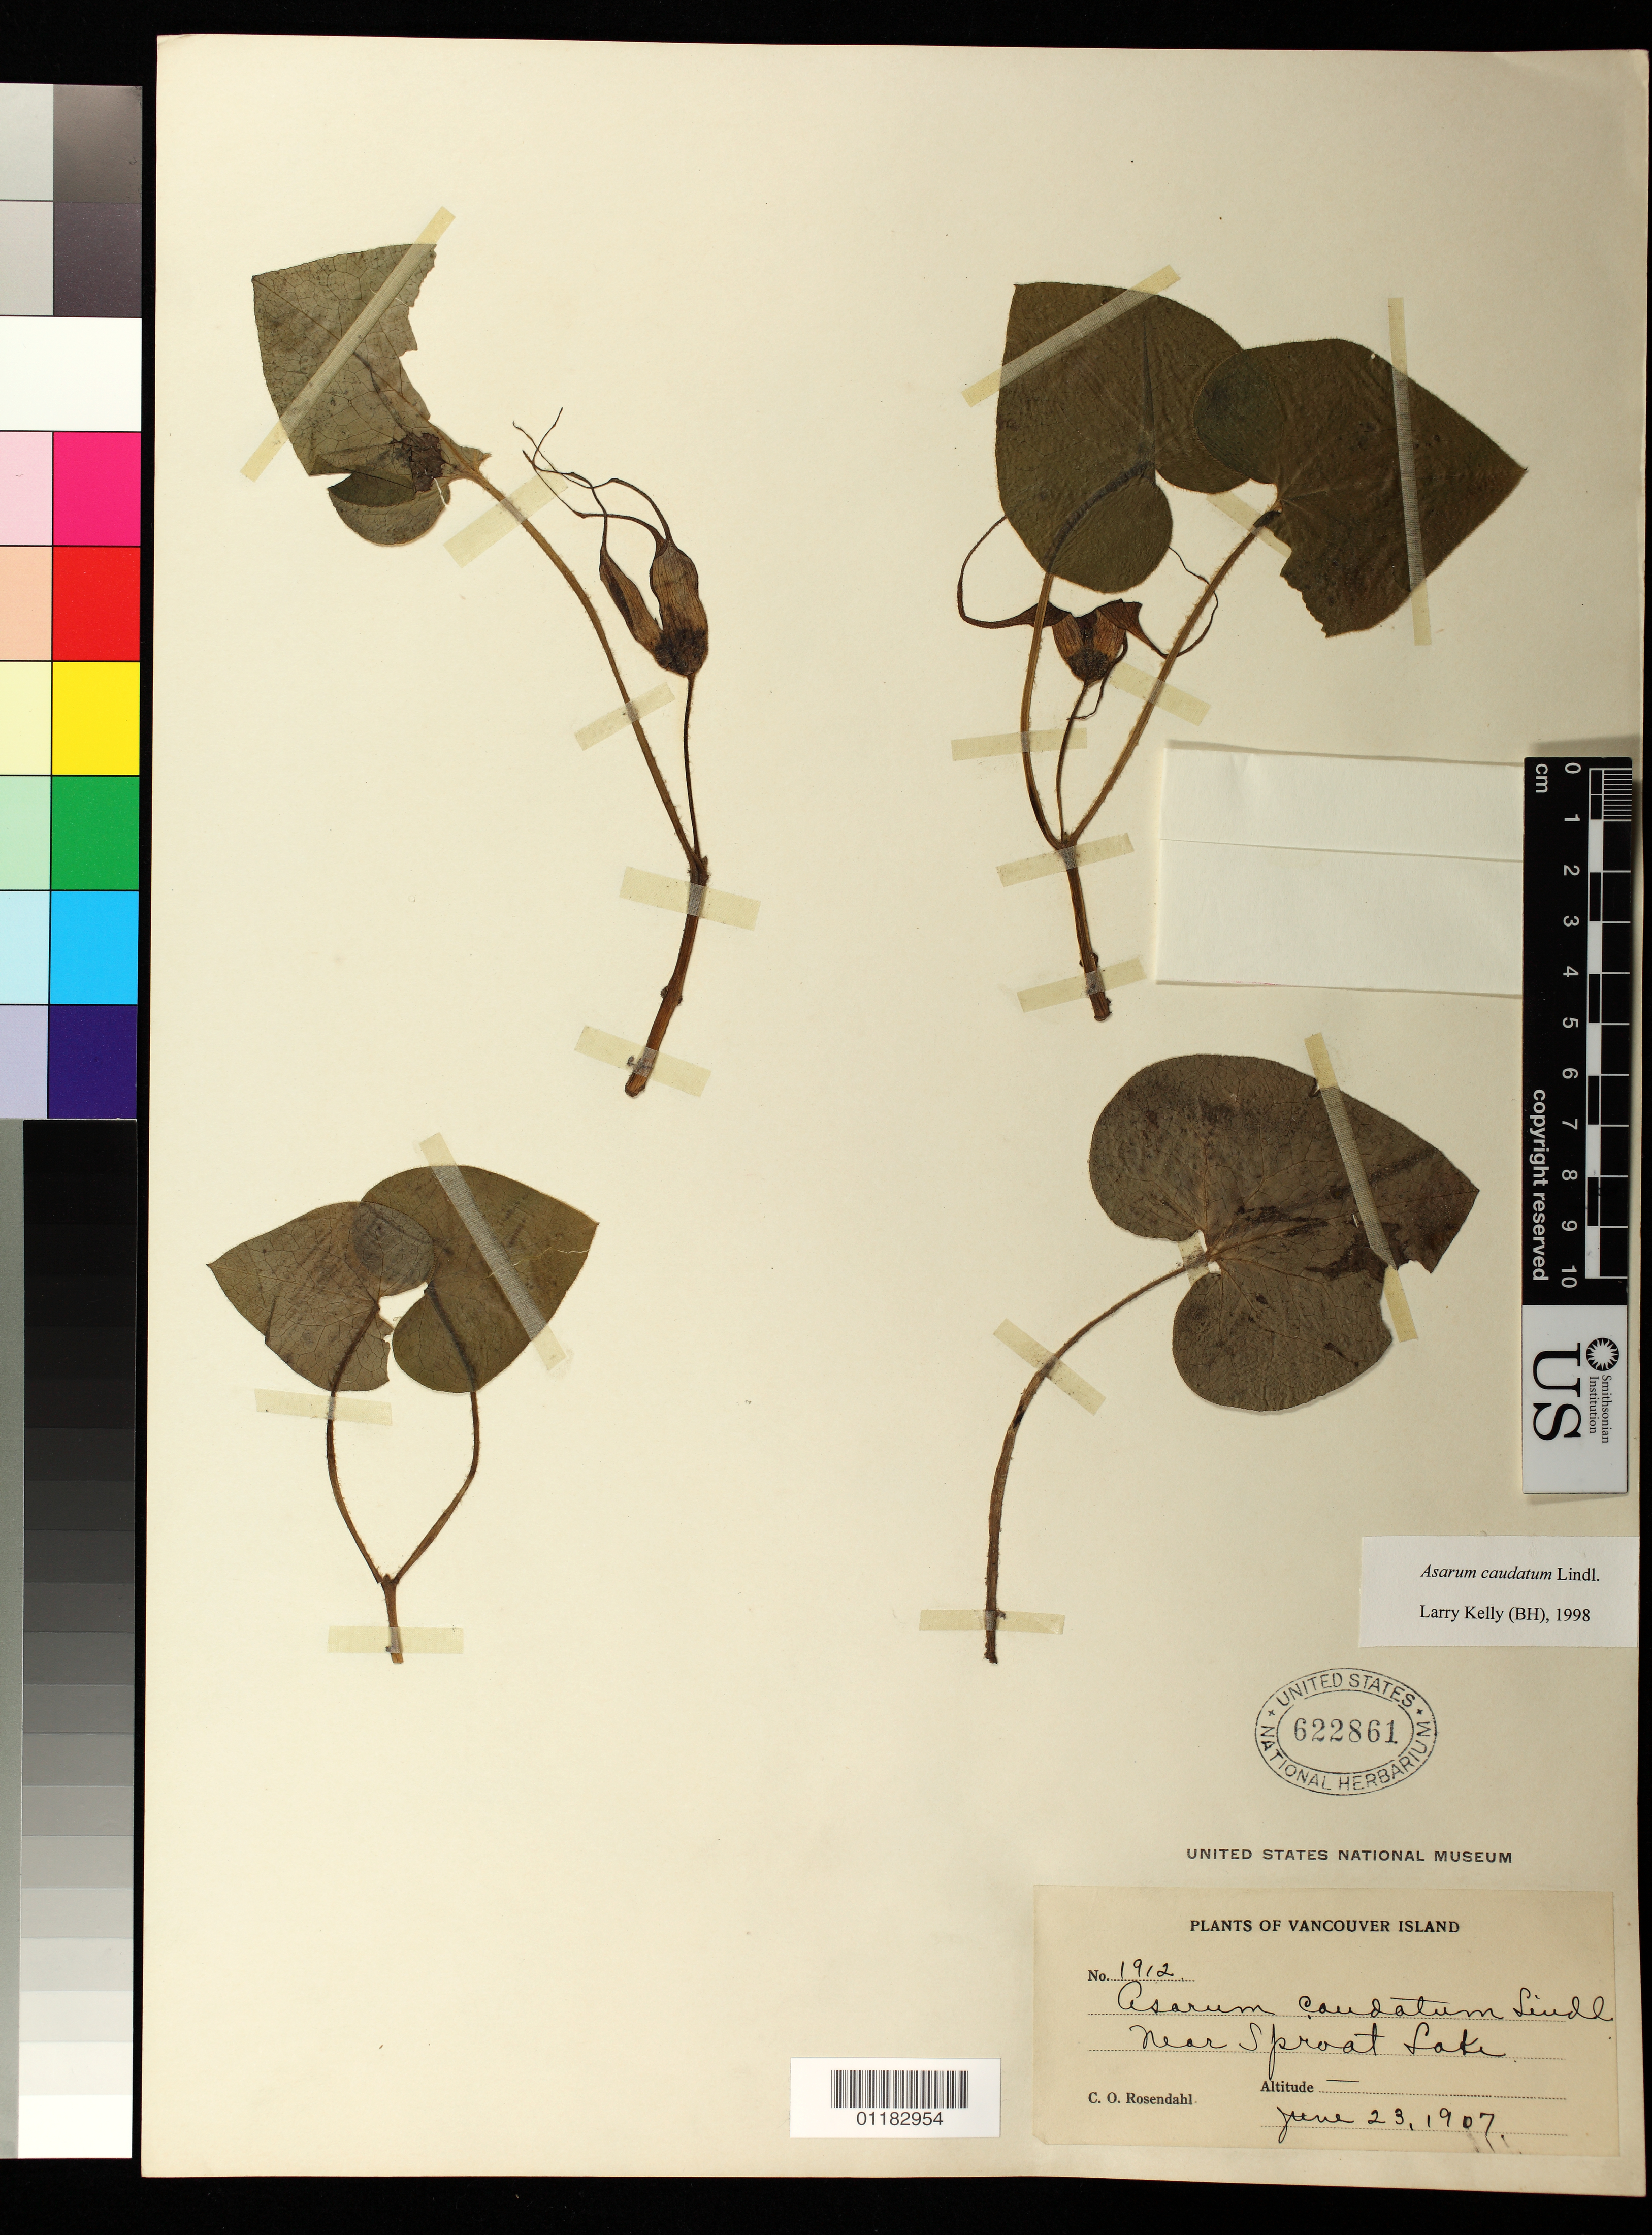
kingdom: Plantae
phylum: Tracheophyta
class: Magnoliopsida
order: Piperales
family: Aristolochiaceae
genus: Asarum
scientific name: Asarum canadense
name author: L.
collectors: C. O. Rosendahl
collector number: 1912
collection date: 1907-06-23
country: Canada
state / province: British Columbia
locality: Near Sproat Lake, Vancouver Island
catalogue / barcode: US 622861